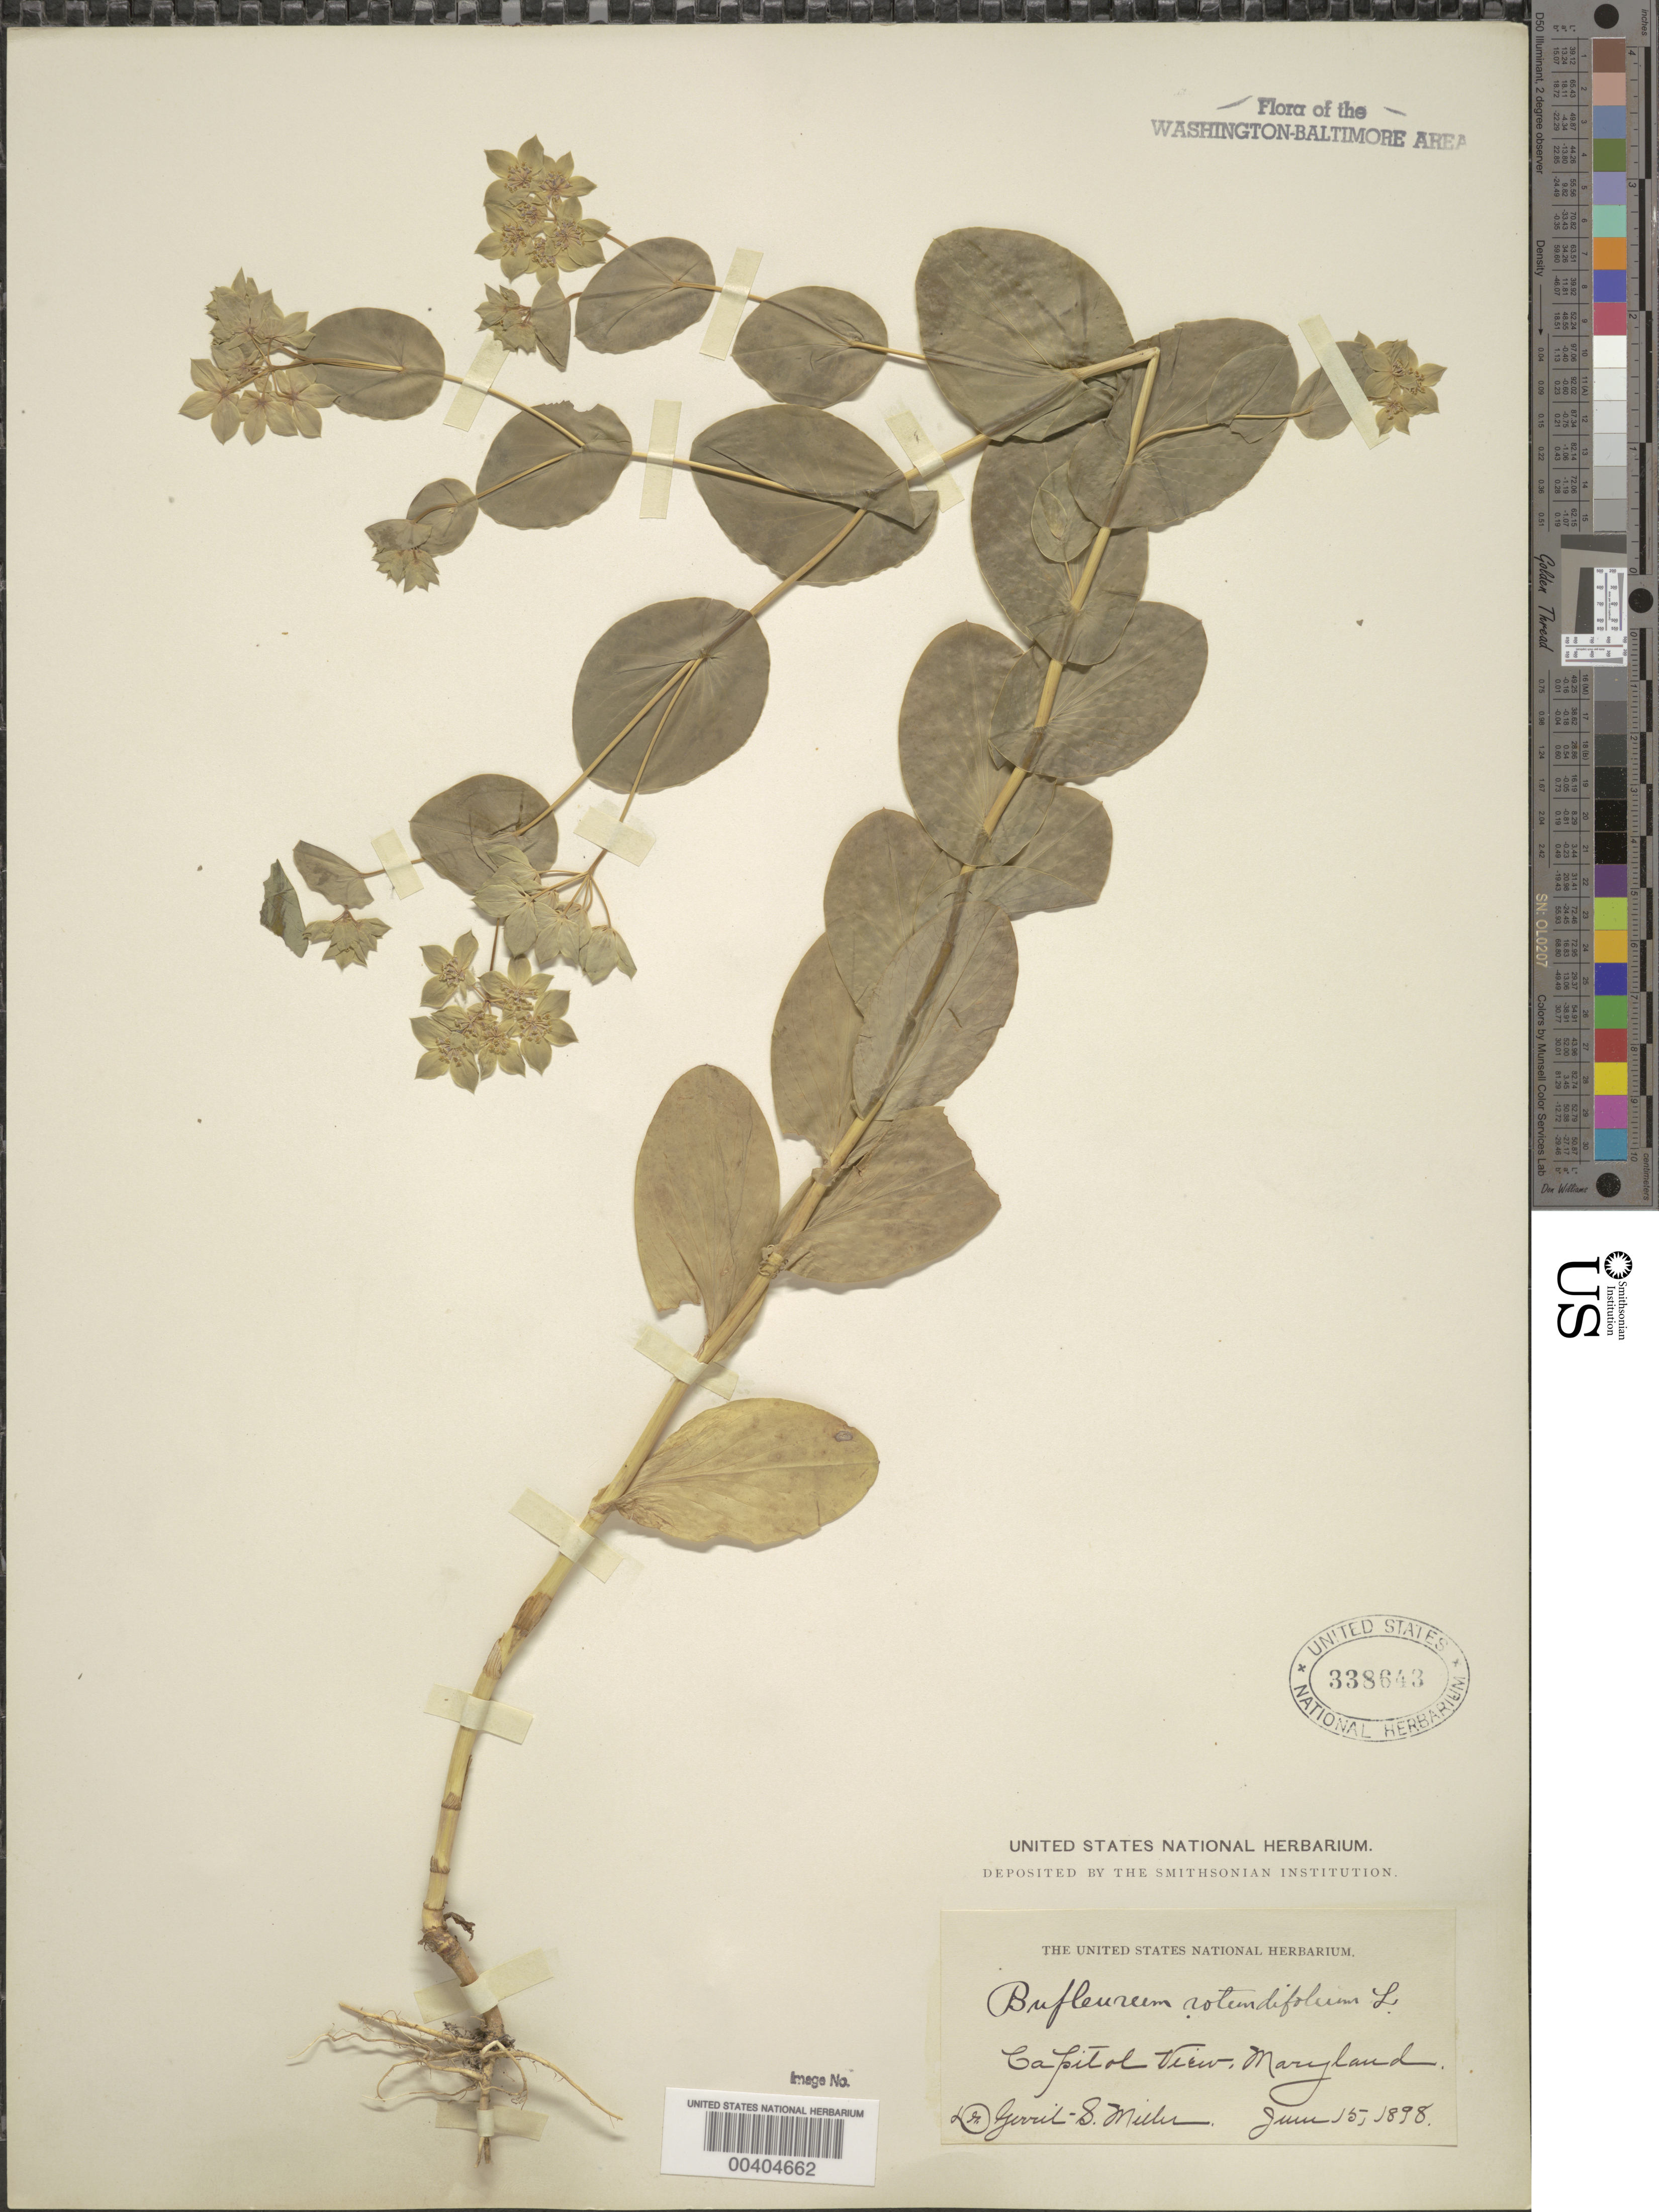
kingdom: Plantae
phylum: Tracheophyta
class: Magnoliopsida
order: Apiales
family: Apiaceae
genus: Bupleurum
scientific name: Bupleurum rotundifolium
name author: L.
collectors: G. S. Miller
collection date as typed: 15 Jun 1898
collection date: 1898-06-15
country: United States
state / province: Maryland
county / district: Montgomery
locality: Capital View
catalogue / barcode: US 338643